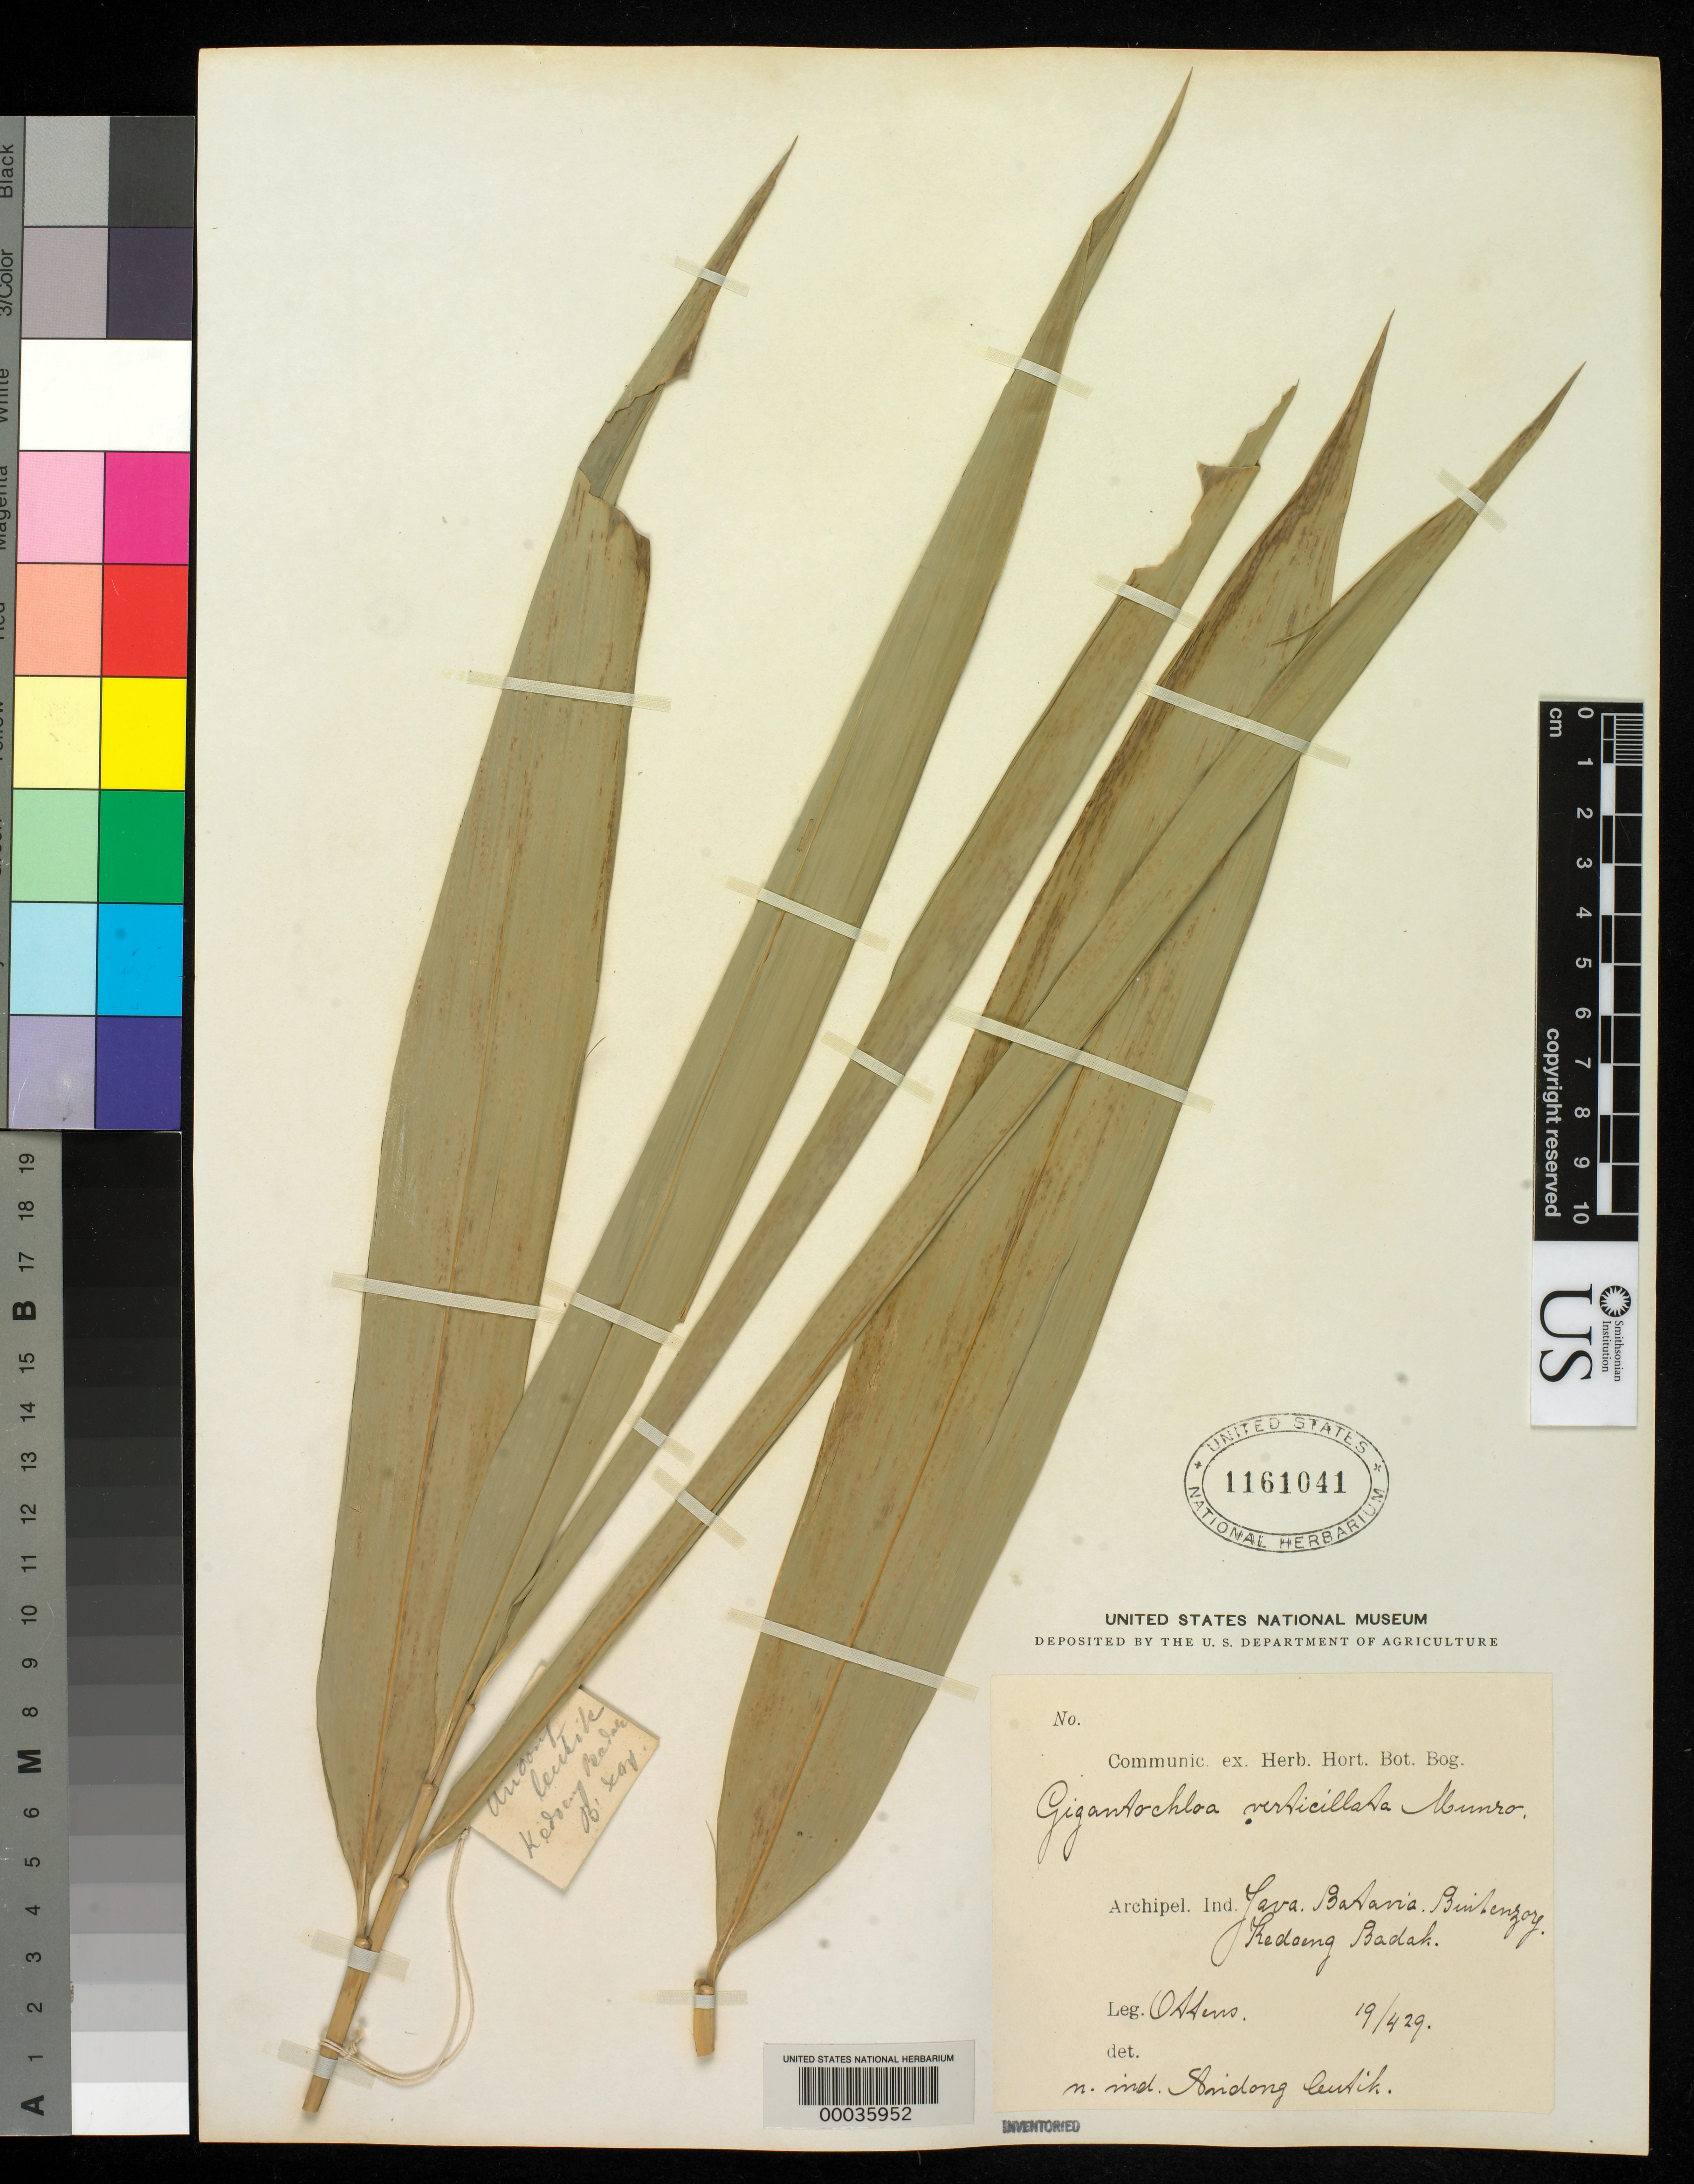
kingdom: Plantae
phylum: Tracheophyta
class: Liliopsida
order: Poales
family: Poaceae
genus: Dendrocalamus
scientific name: Dendrocalamus verticillata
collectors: -. Ottens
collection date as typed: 19 Apr 1929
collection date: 1929-04-19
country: Indonesia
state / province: Java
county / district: Jawa Barat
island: Java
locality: Batavia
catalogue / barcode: US 1161041